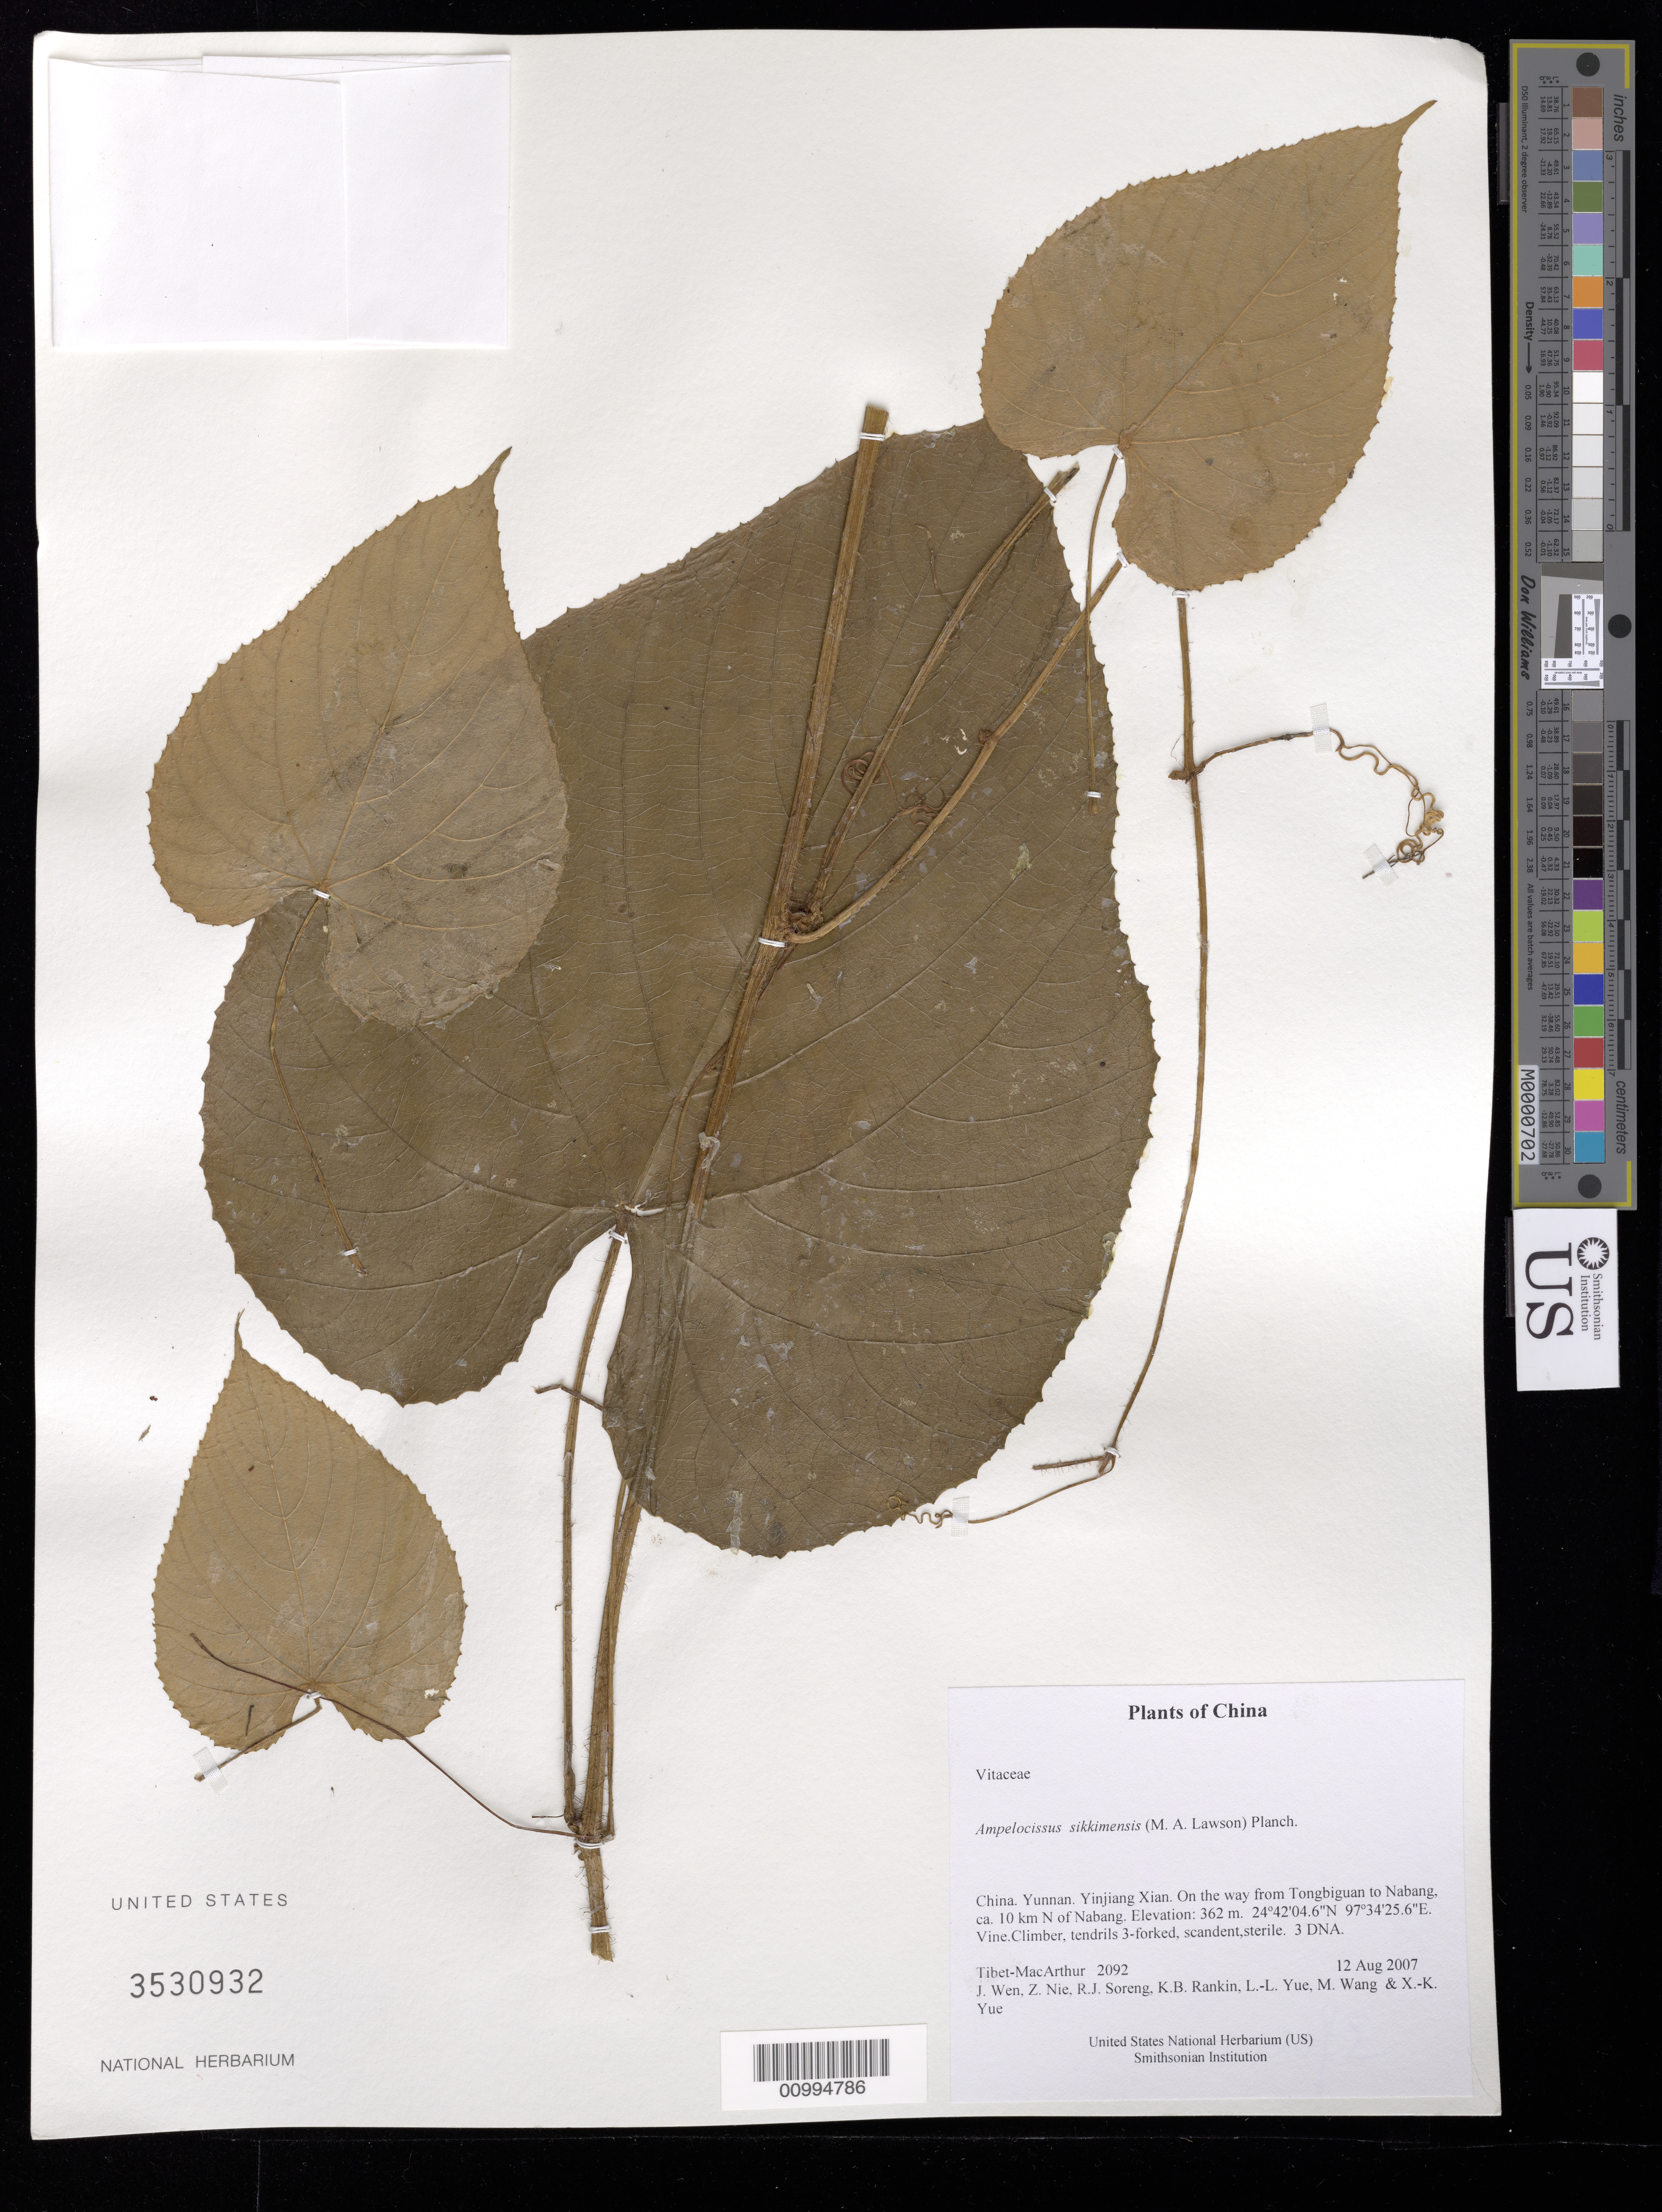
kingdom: Plantae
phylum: Tracheophyta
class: Magnoliopsida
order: Vitales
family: Vitaceae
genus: Ampelocissus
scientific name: Ampelocissus sikkimensis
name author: (M.A. Lawson) Planch.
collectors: Tibet-MacArthur, J. Wen, Z. Nie, R. J. Soreng, K. Rankin, L. Yue, M. Wang & X. Yue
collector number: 2092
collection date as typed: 12 Aug 2007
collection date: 2007-08-12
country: China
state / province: Yunnan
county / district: Yinjiang Xian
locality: On the way from Tongbiguan to Nabang, ca. 10 km N of Nabang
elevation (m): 362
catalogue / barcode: US 3530932